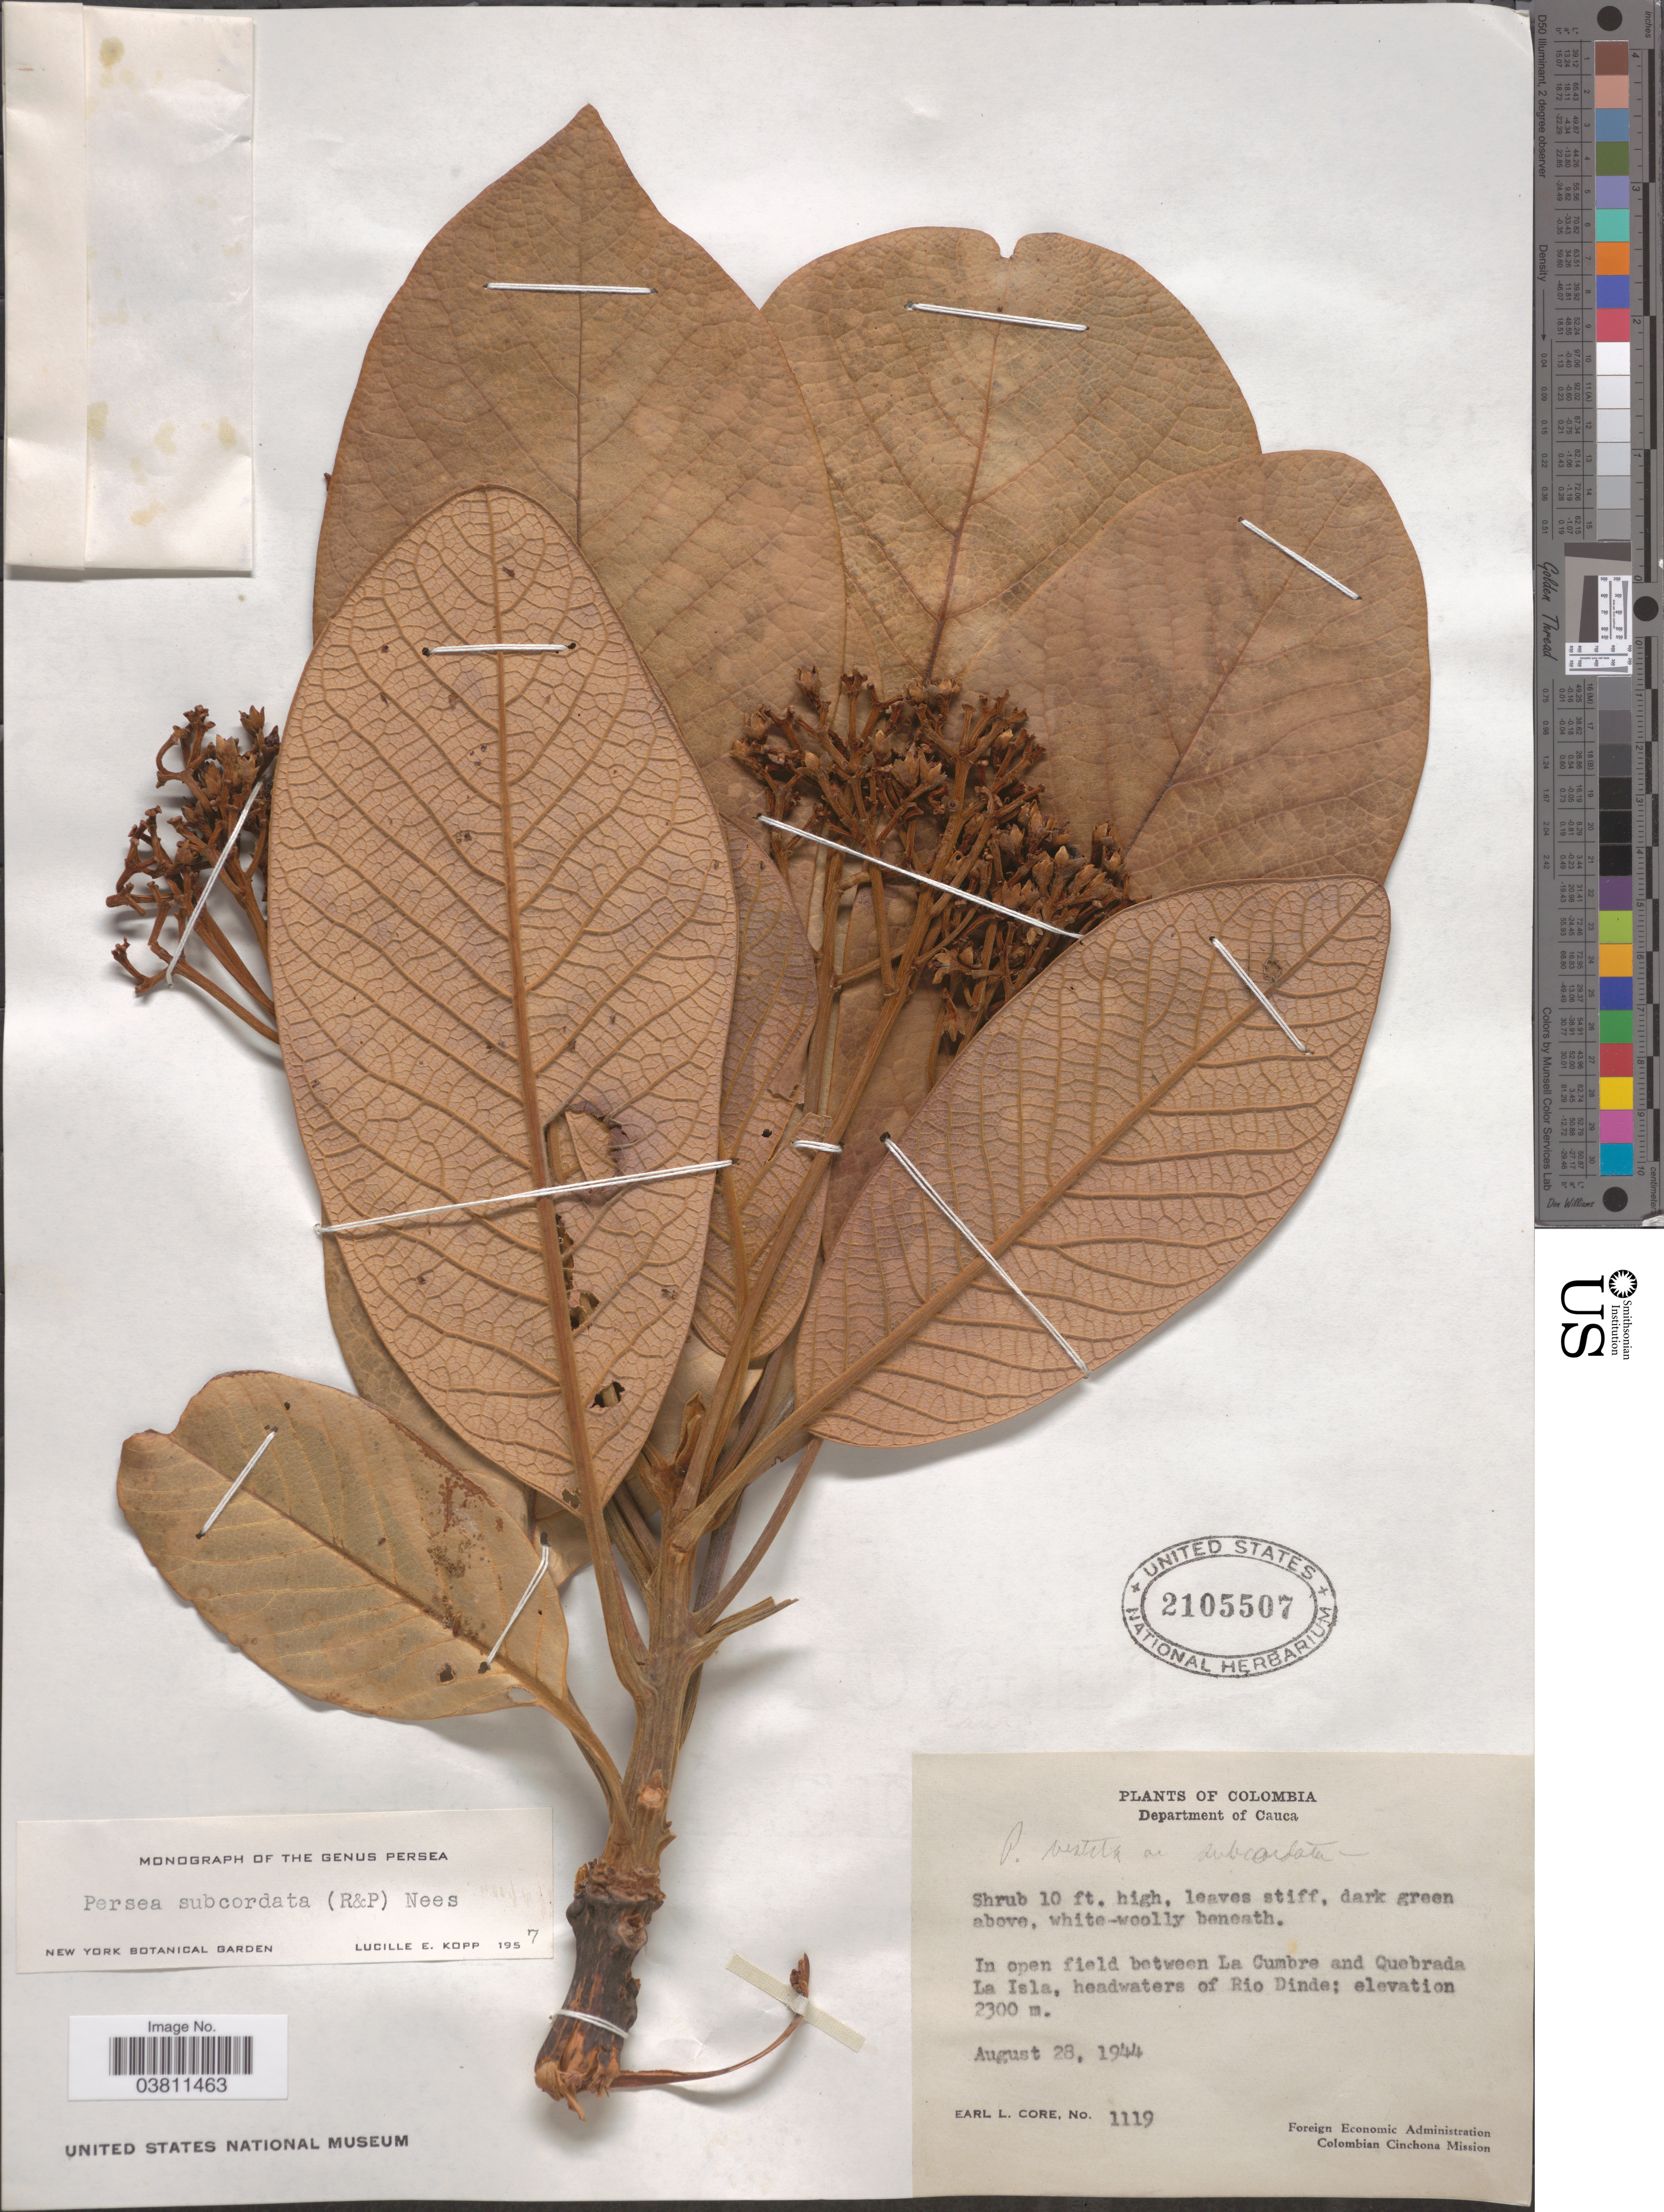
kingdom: Plantae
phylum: Tracheophyta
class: Magnoliopsida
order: Laurales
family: Lauraceae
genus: Persea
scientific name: Persea subcordata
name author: (Ruiz & Pav.) Nees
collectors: E. L. Core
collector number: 1119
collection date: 1944-08-28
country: Colombia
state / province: Cauca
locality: Department of Cauca. In open field between La Cumbre and Quebrada La Isla, headwaters of Rio Dinde.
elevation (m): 2300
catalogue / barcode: US 2105507